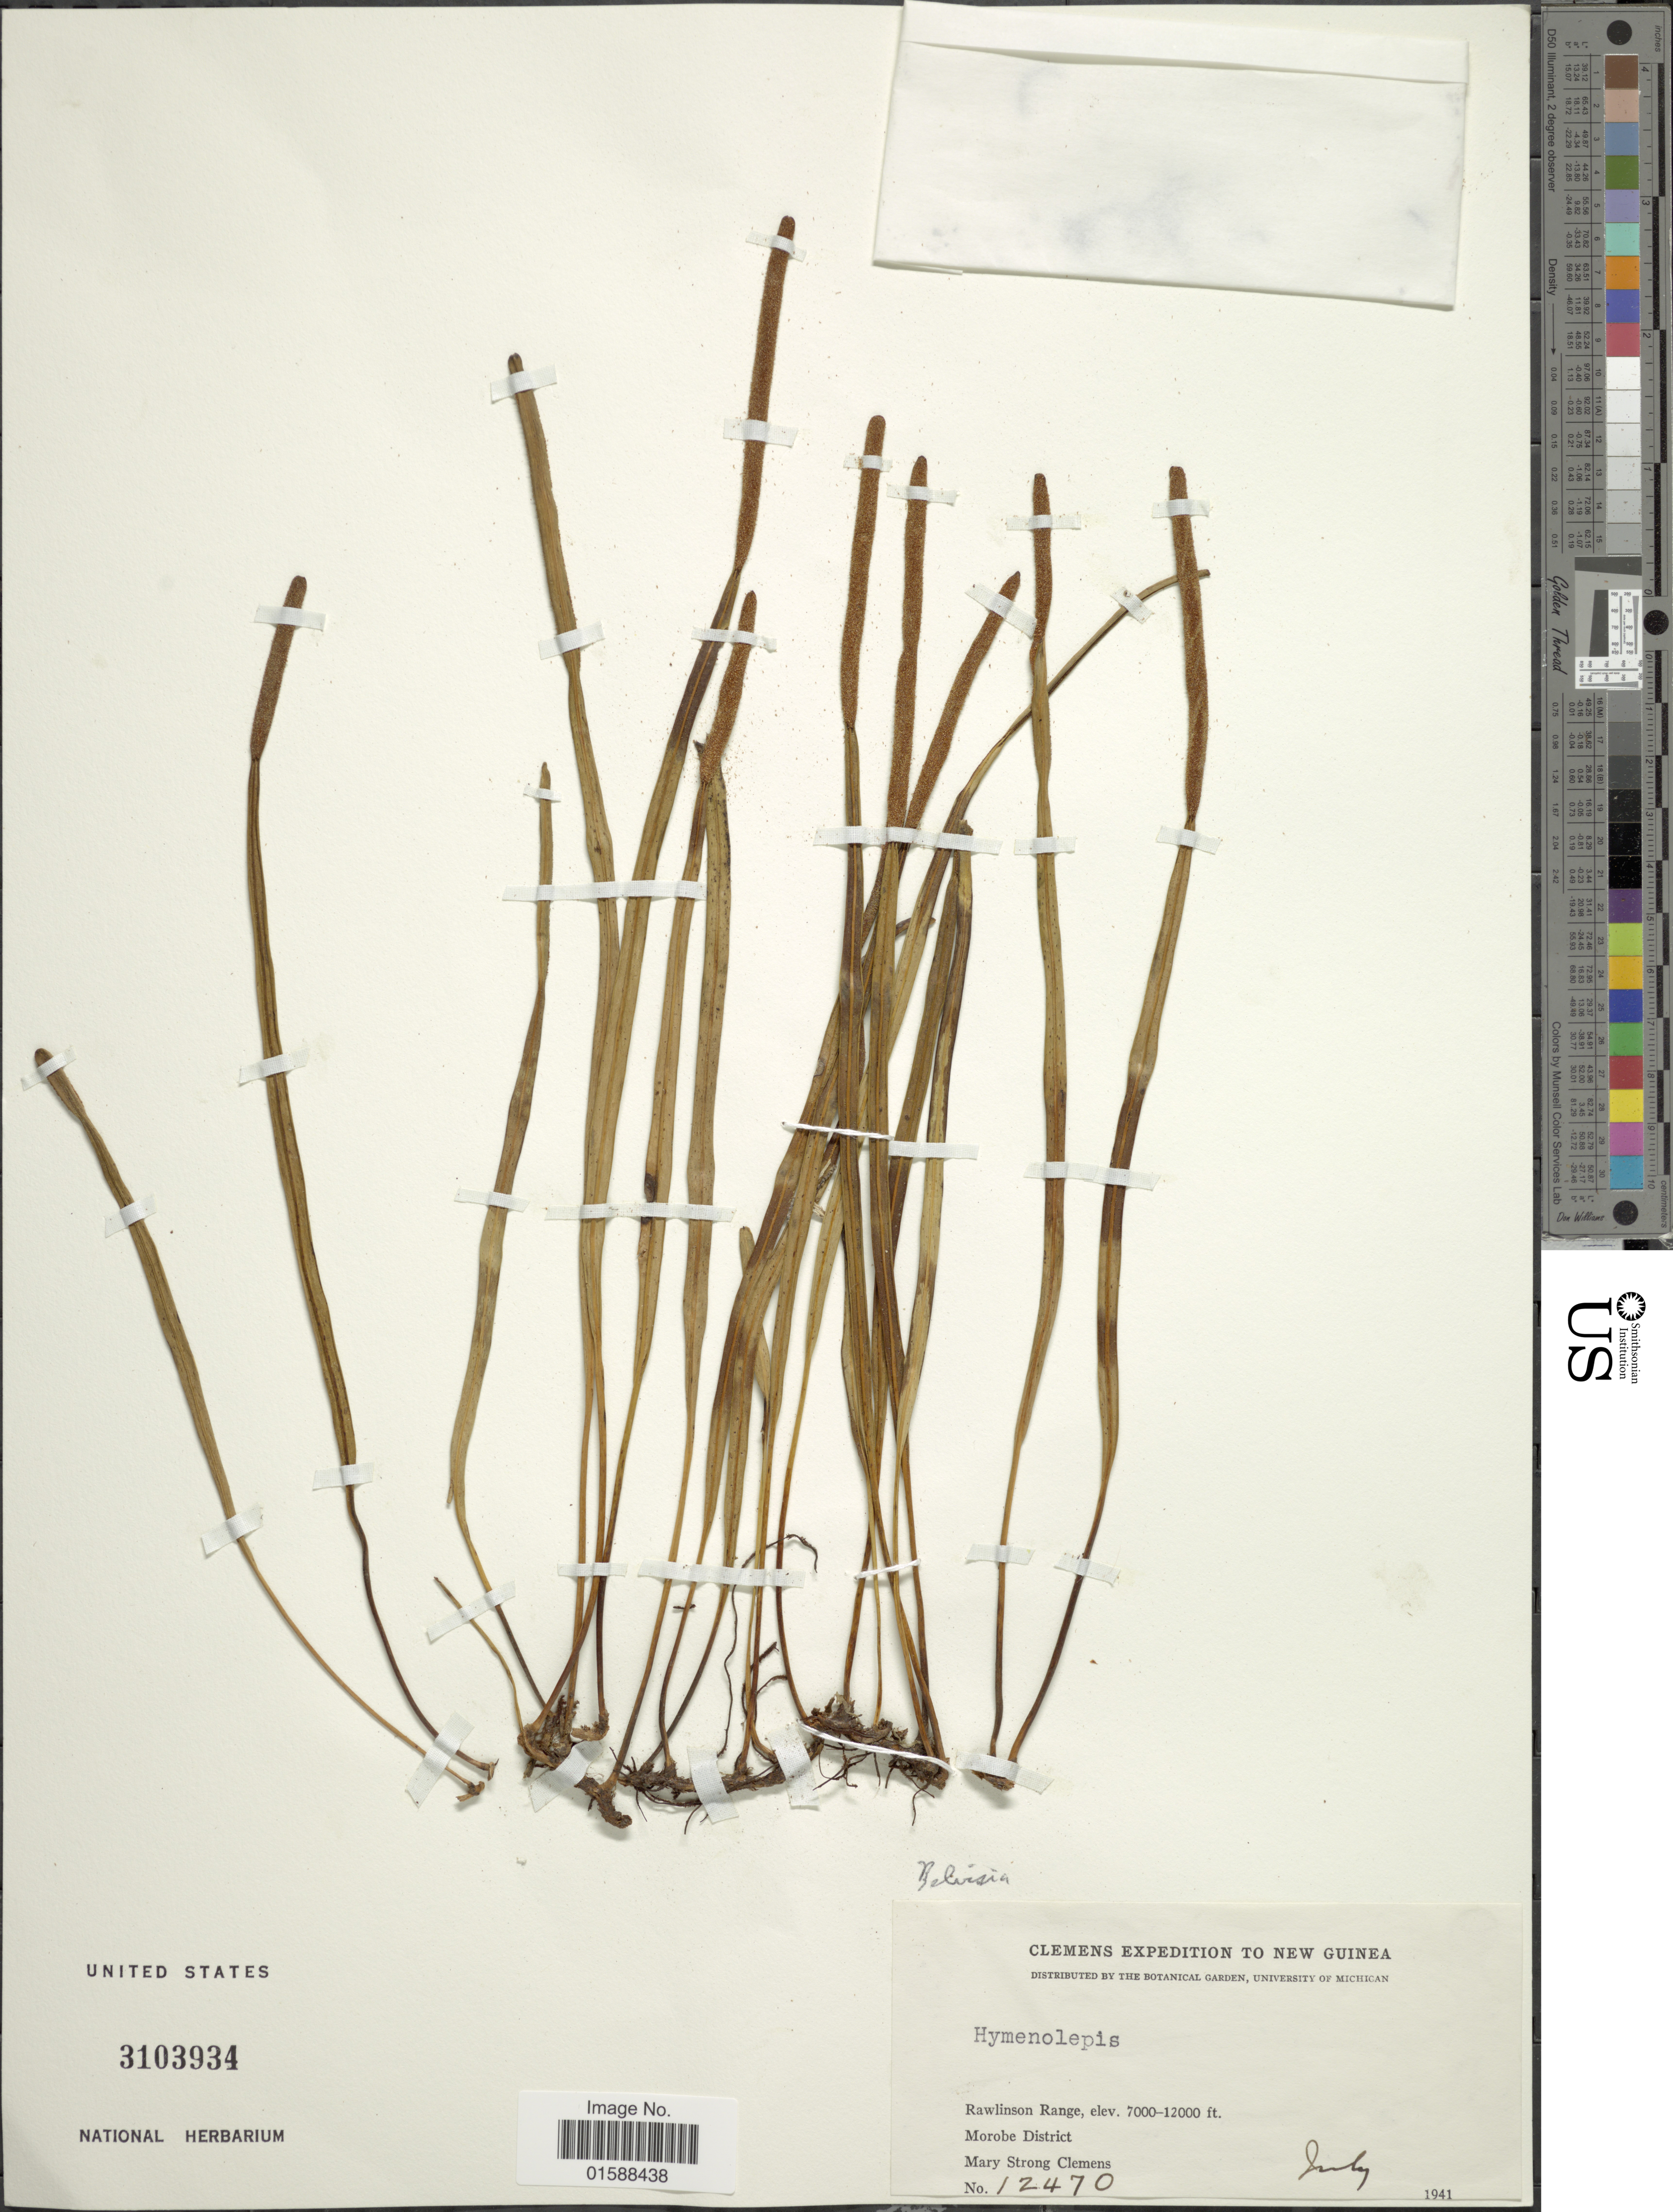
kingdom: Plantae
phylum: Tracheophyta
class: Polypodiopsida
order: Polypodiales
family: Polypodiaceae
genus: Lepisorus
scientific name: Lepisorus sp.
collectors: M. S. Clemens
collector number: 12470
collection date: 1941-07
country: Papua New Guinea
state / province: Morobe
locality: New Guinea. Rawlinson Range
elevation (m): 2134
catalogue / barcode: US 3103934